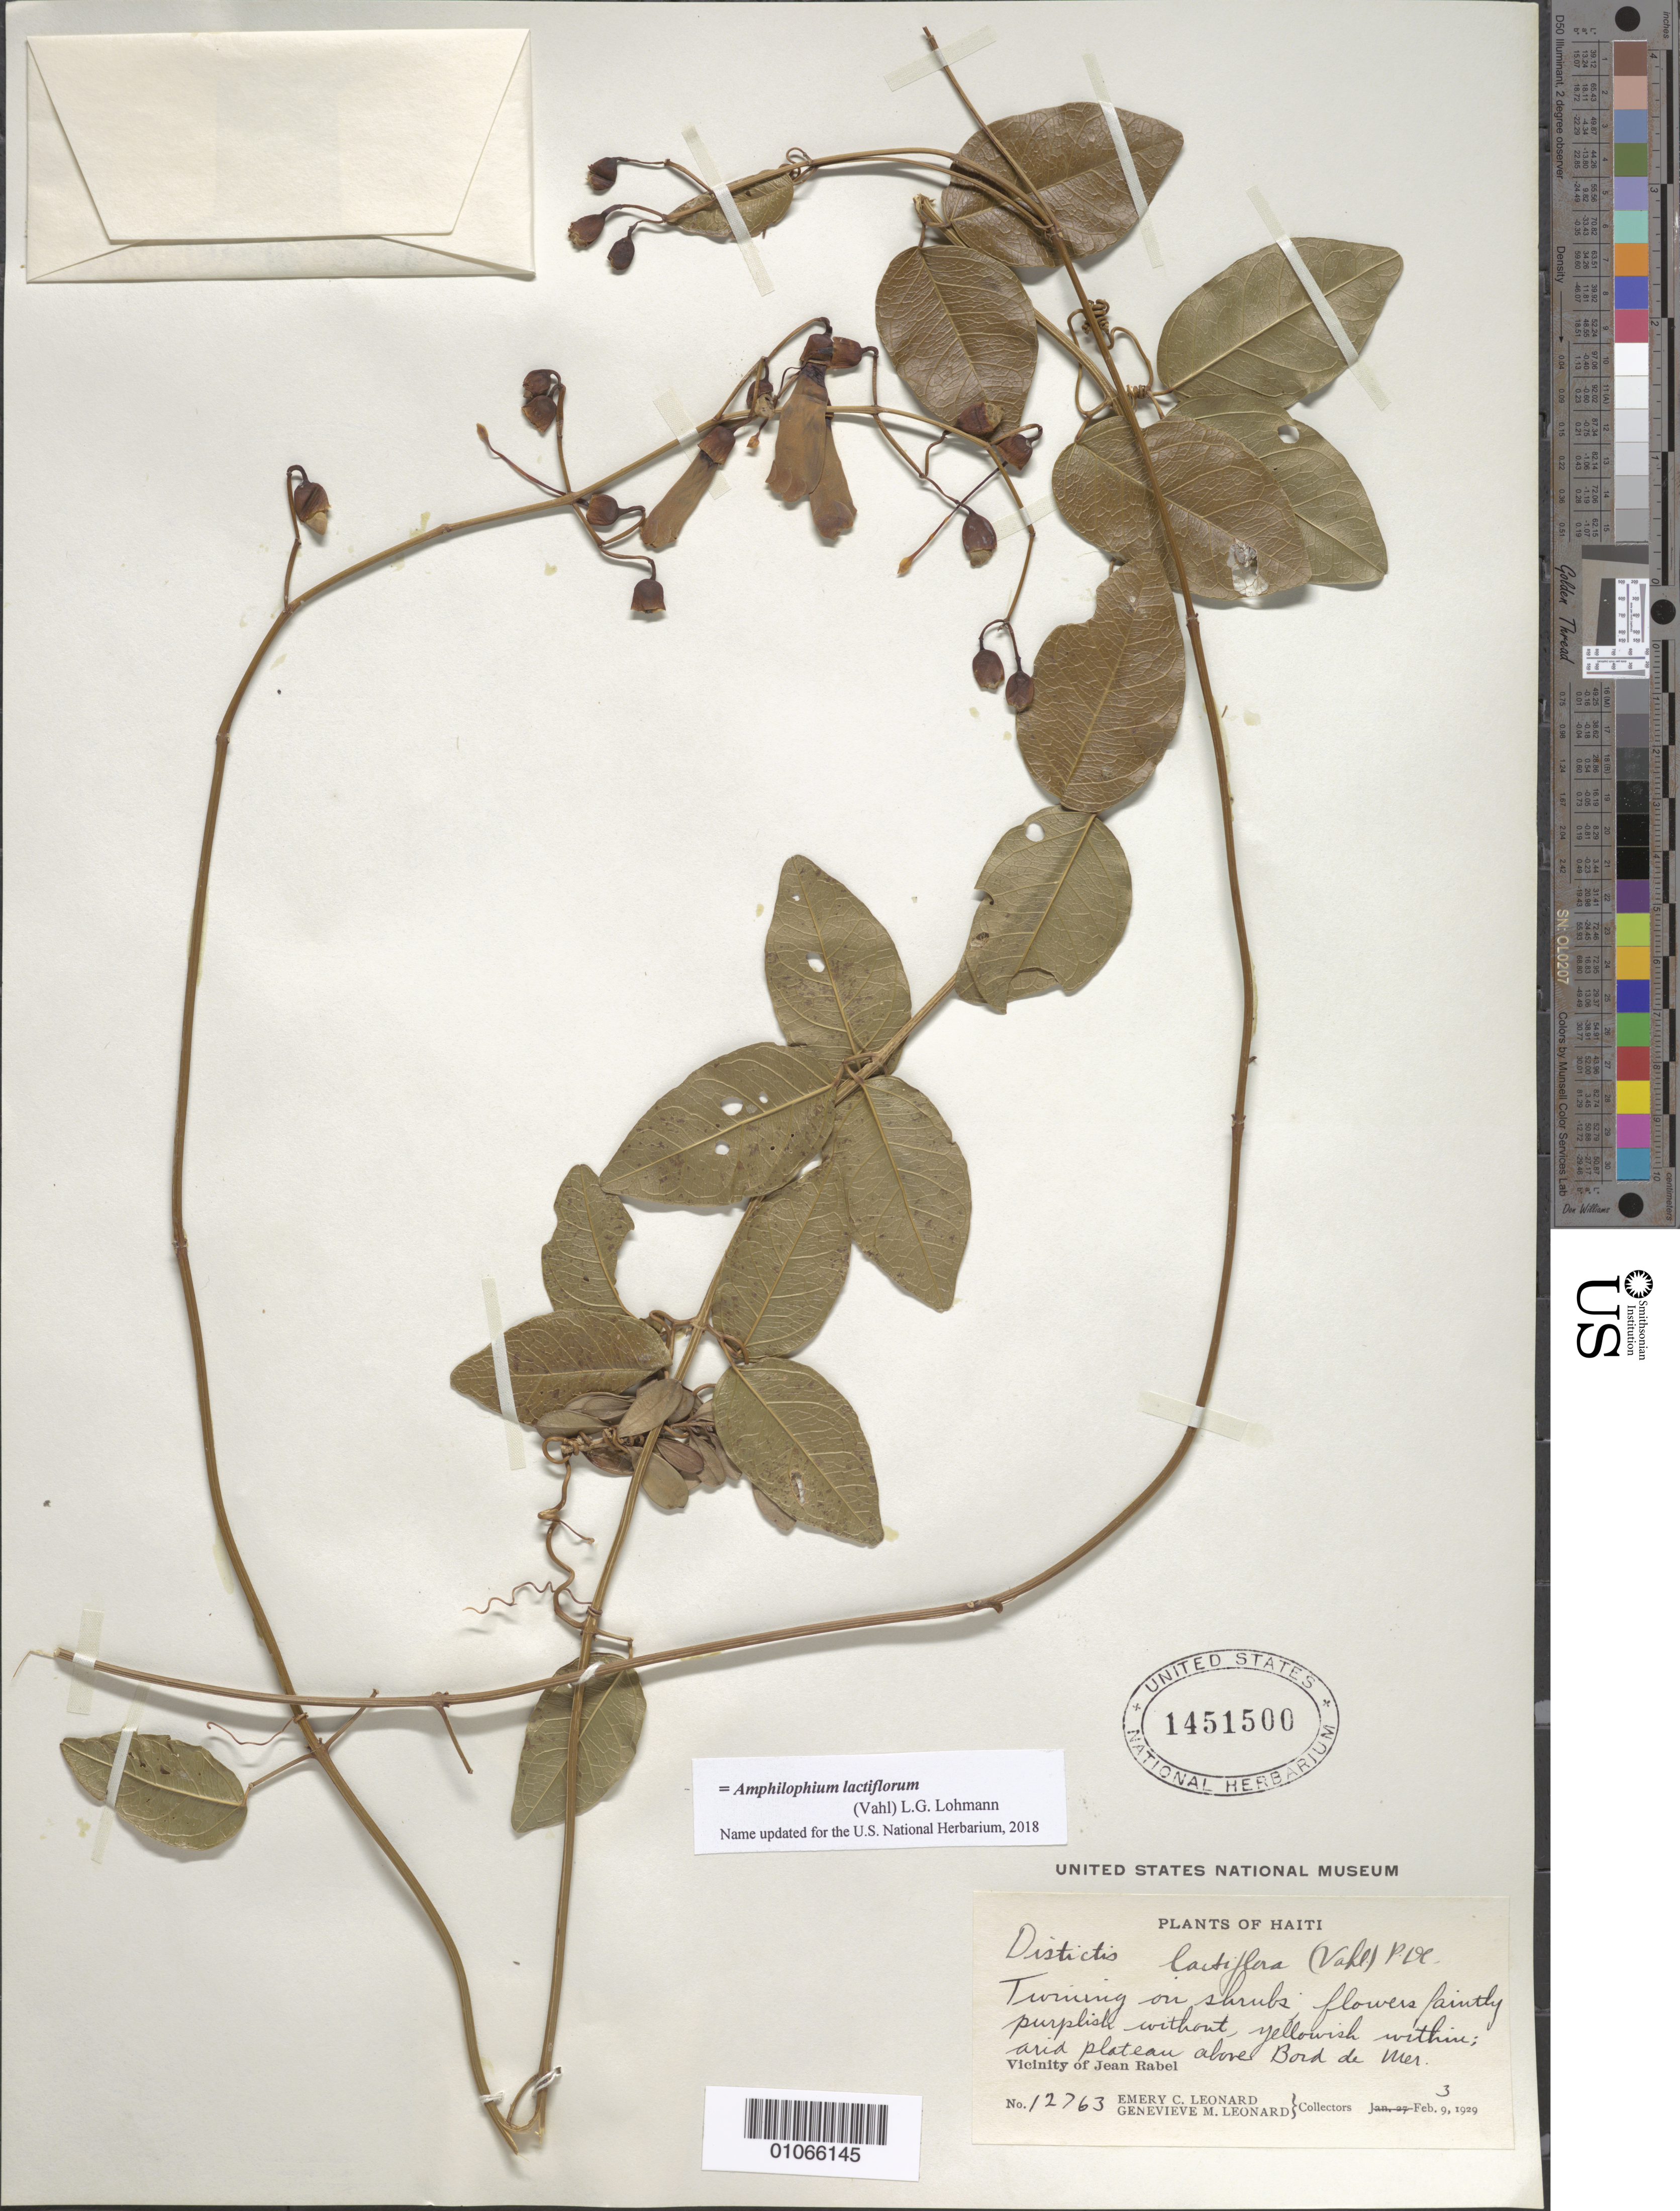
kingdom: Plantae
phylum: Tracheophyta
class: Magnoliopsida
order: Lamiales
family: Bignoniaceae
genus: Amphilophium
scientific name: Amphilophium lactiflorum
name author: (Vahl) L.G. Lohmann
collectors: E. C. Leonard & G. M. Leonard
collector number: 12763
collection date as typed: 03 Feb 1929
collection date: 1929-02-03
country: Haiti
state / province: Nord-Est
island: Hispaniola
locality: Vicinity of Jean Rabel, twining on shrubs, arid plateau above Bord de Mer.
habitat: Arid plateau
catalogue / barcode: US 1451500